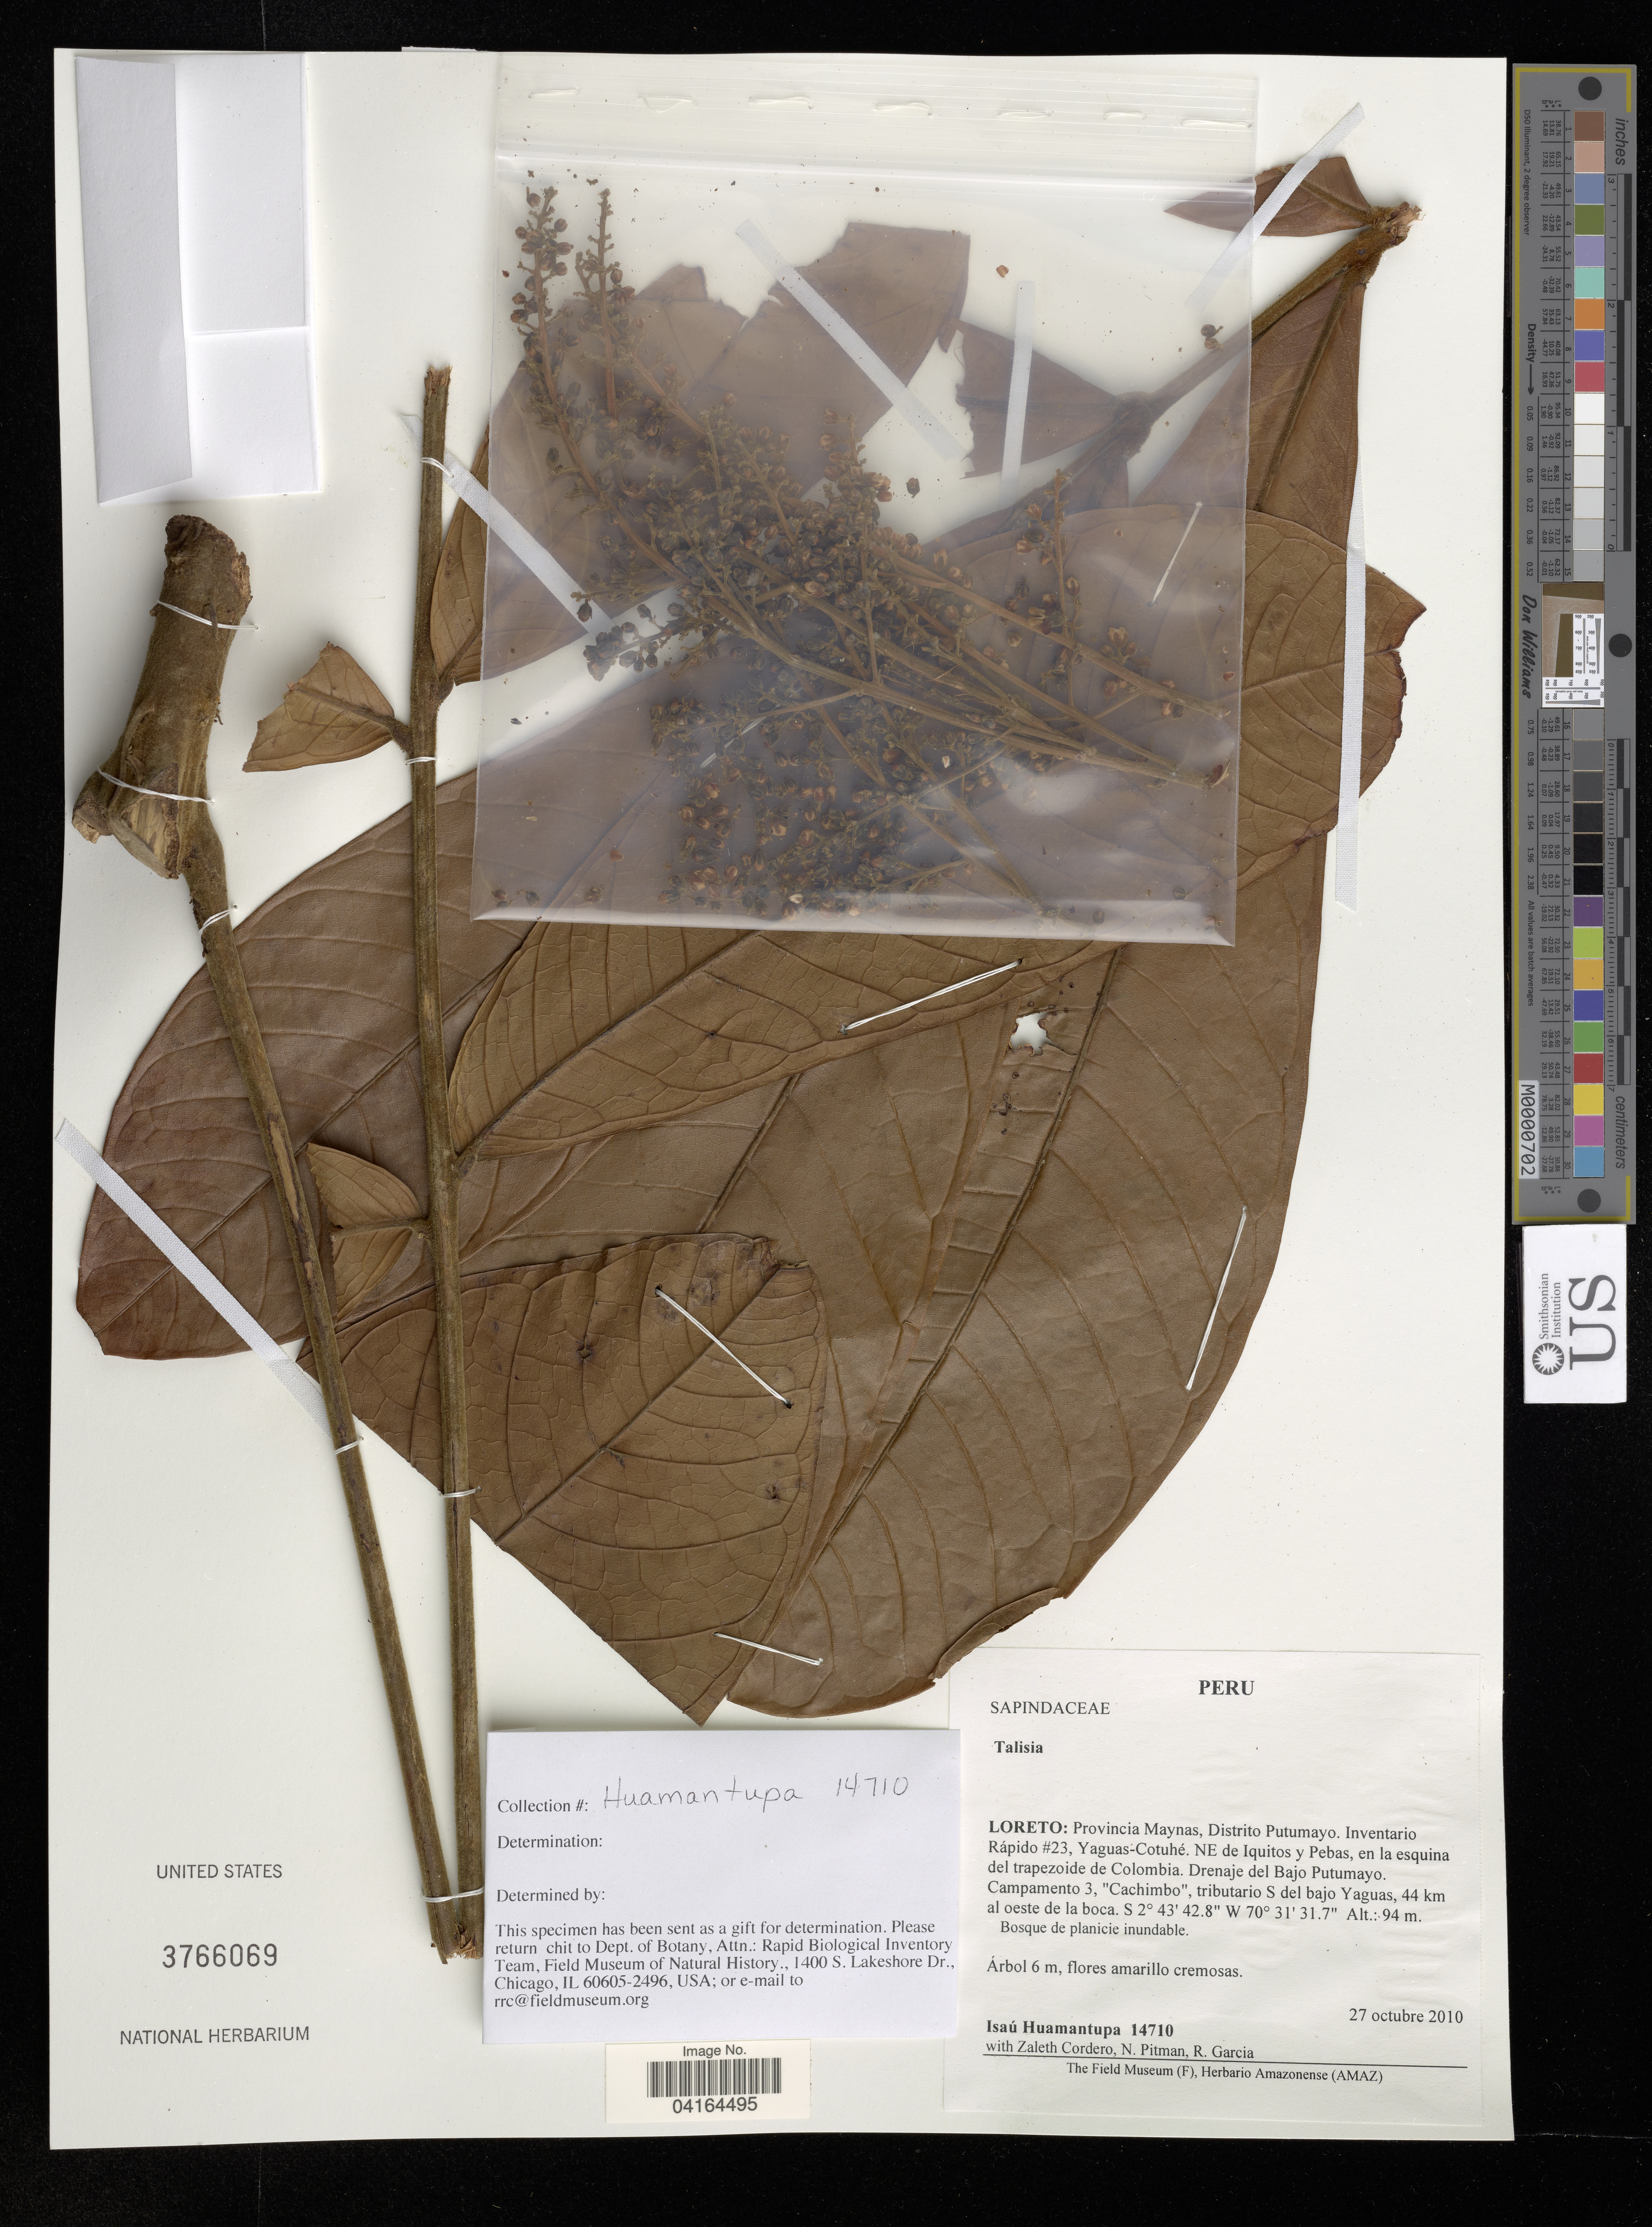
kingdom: Plantae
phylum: Tracheophyta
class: Magnoliopsida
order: Sapindales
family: Sapindaceae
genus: Talisia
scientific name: Talisia sp.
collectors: I. Huamantupa, C. Zaleth, N. Pitman & R. F. Garcia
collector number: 14710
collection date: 2010-10-27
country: Peru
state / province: Loreto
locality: Provincia Maynas, Distrito Putumayo. Inventario Rápido #23, Yaguas-Cotuhé. NE de Iquitos y Pebas, en la esquina del trapezoide de Colombia. Denaje del Bajo Putumayo. Campamento 3, "Cachimbo", tributario S del bajo Yaguas, 44 km al oeste de la boca.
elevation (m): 94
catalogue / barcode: US 3766069